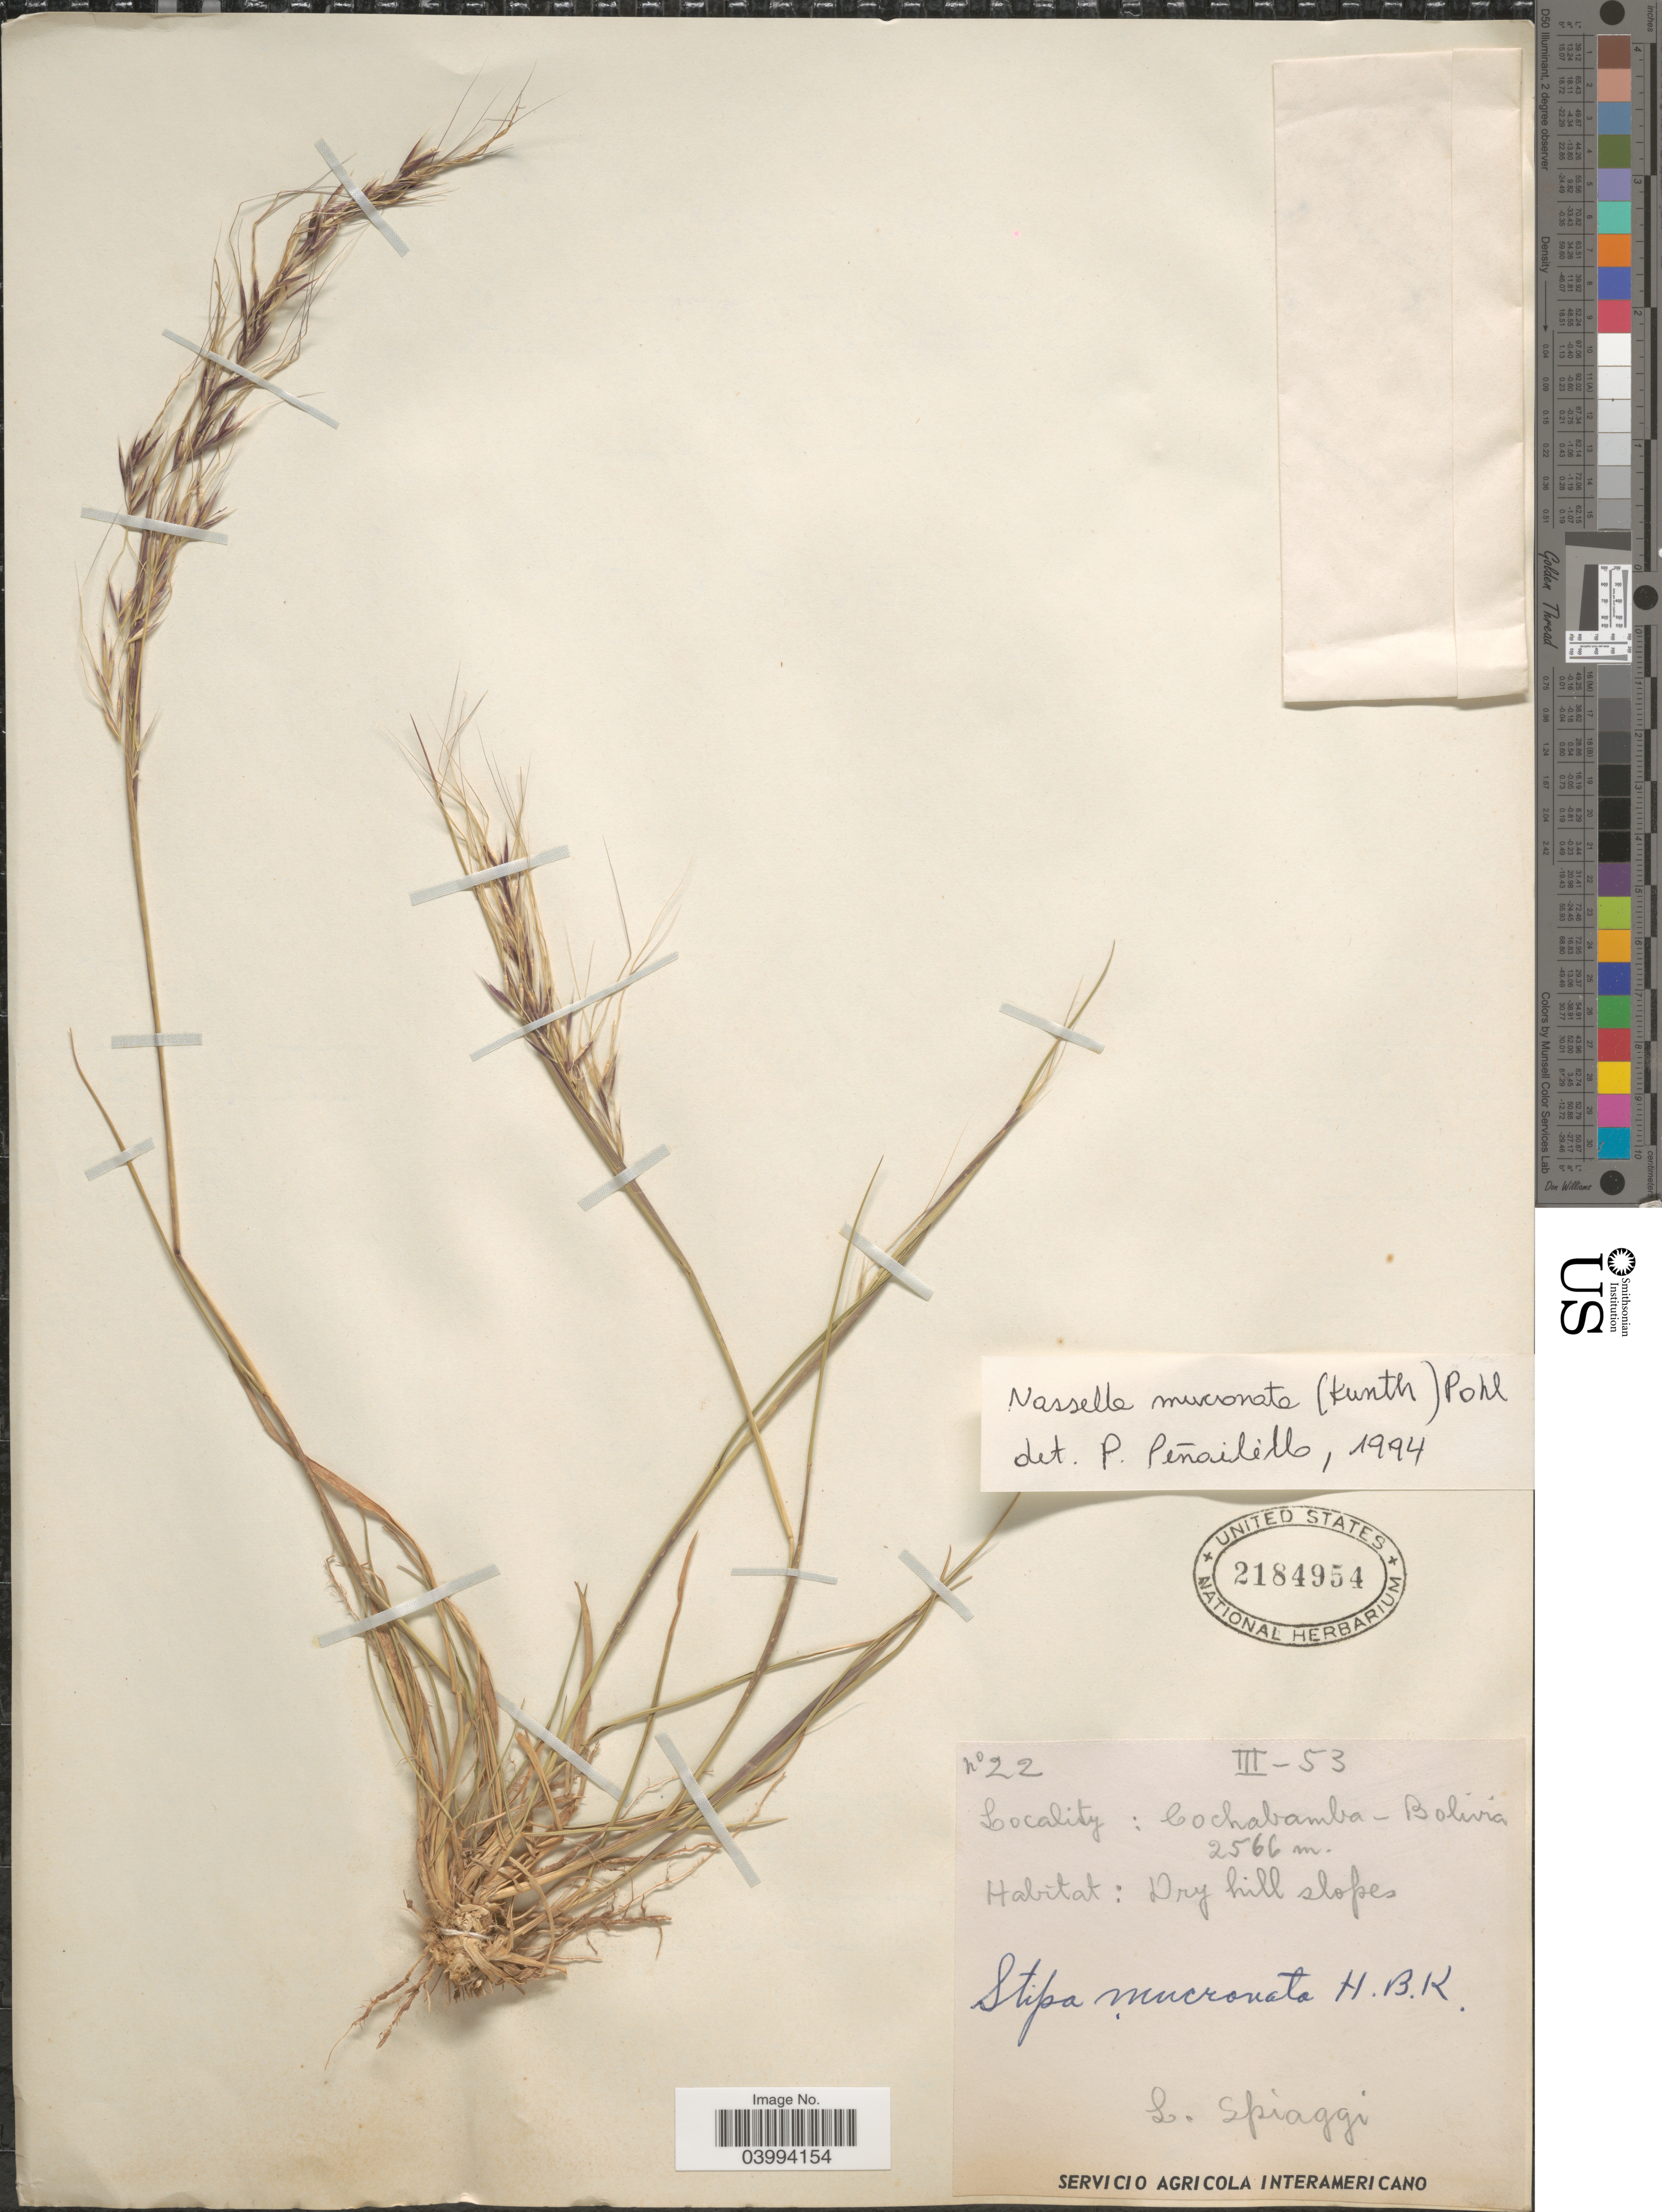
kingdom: Plantae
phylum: Tracheophyta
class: Liliopsida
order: Poales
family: Poaceae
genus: Nassella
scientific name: Nassella mucronata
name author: (Kunth) R.W. Pohl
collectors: L. Spiaggi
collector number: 22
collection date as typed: Transcribed d/m/y: /3/53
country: Bolivia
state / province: Cochabamba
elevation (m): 2566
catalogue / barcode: US 2184954